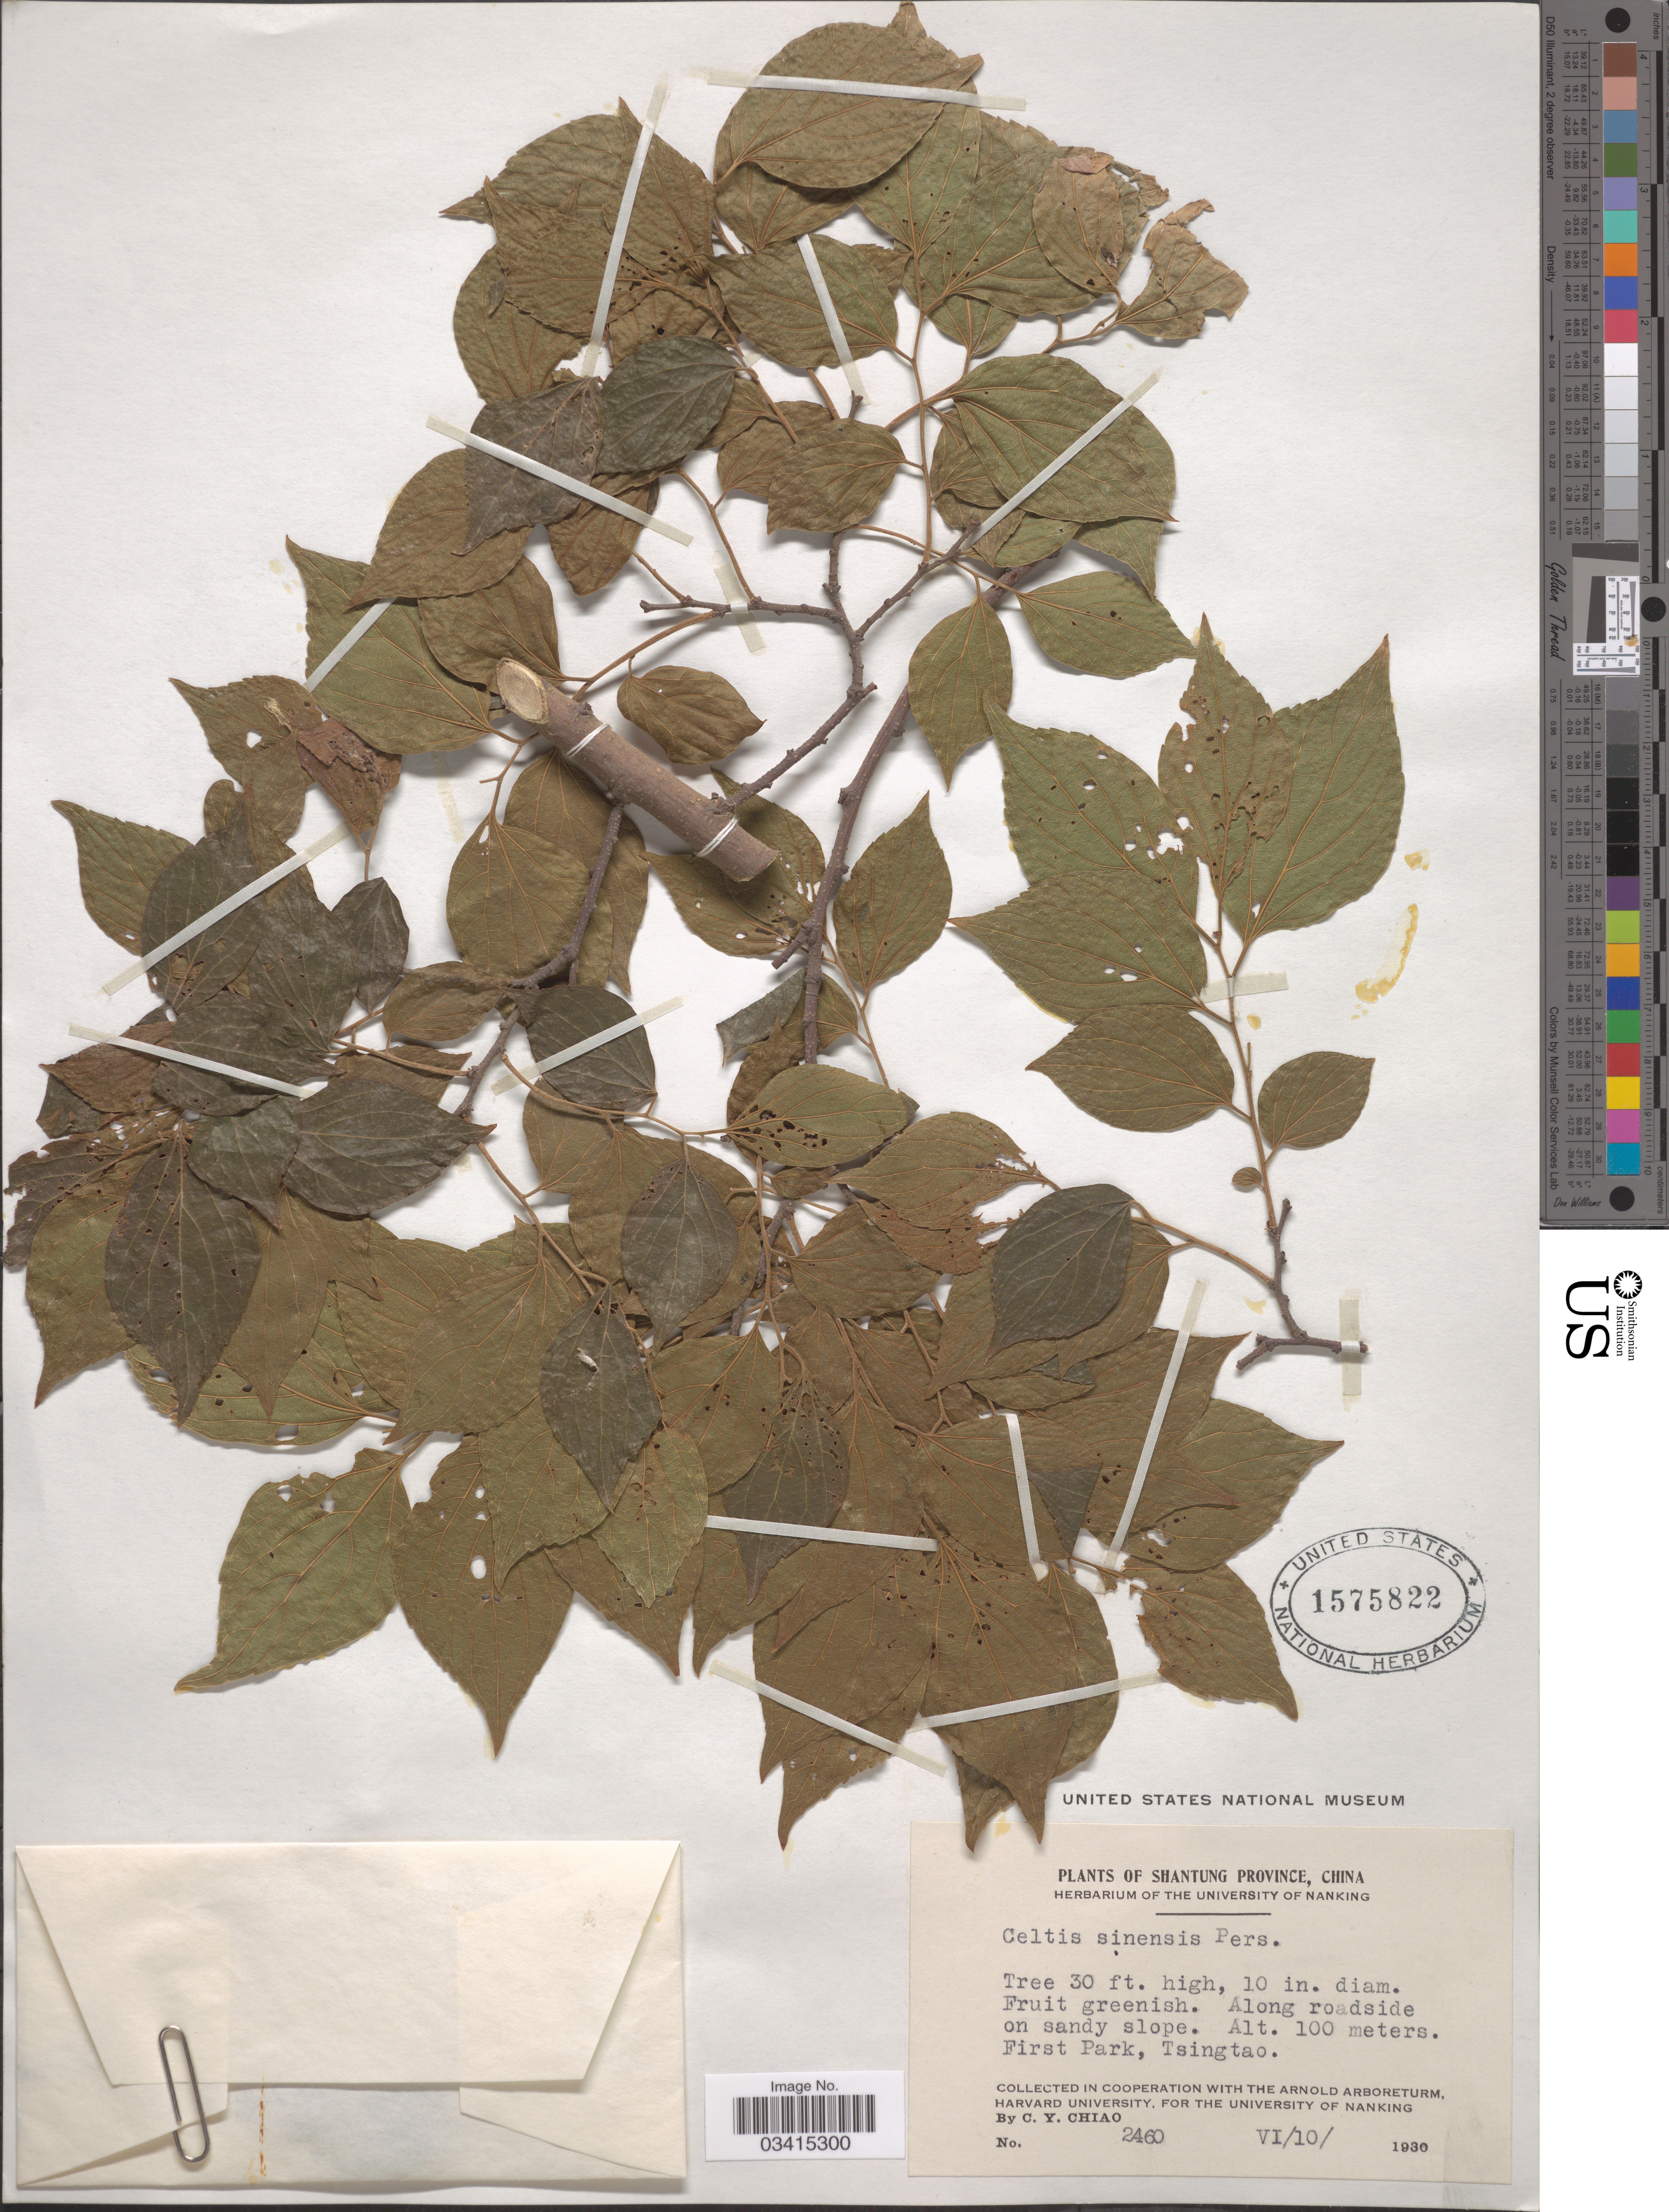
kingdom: Plantae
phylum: Tracheophyta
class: Magnoliopsida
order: Rosales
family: Cannabaceae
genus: Celtis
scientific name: Celtis sinensis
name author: Pers.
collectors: C. Y. Chiao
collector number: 2460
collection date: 1930-06-10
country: China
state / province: Shandong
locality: Shantung Province. First Park, Tsingtao.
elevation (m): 100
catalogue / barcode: US 1575822